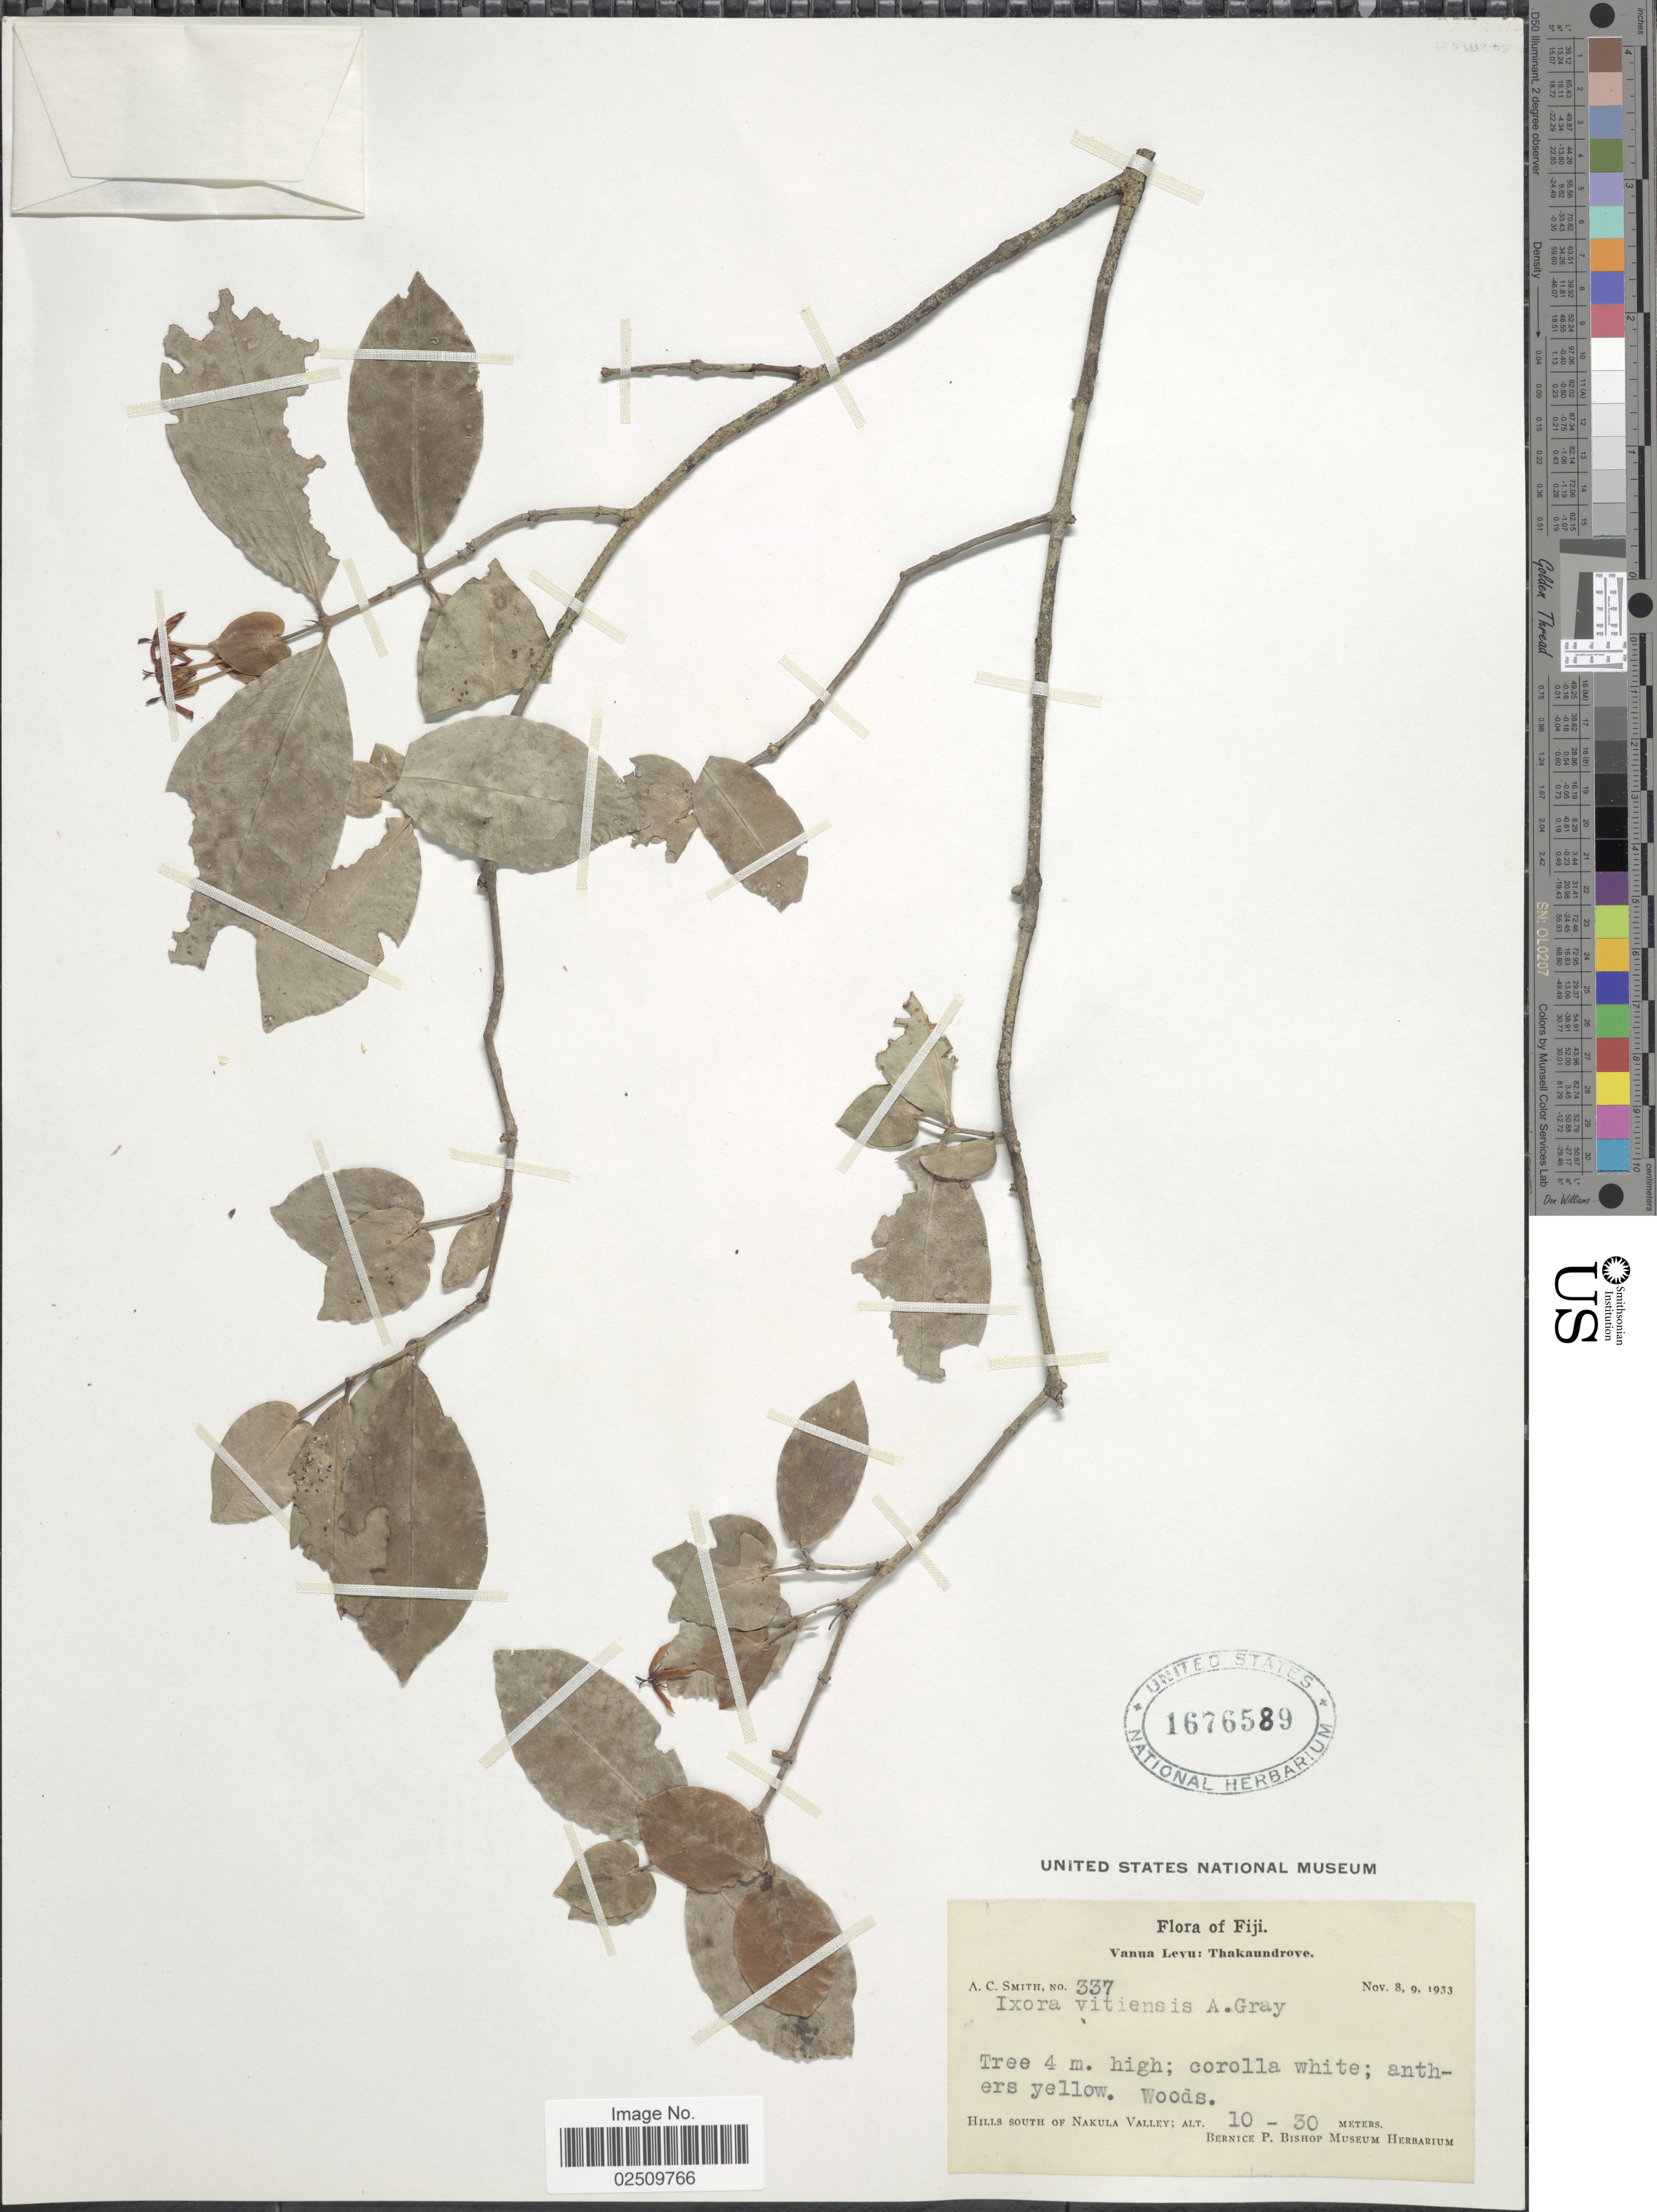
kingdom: Plantae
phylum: Tracheophyta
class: Magnoliopsida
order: Gentianales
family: Rubiaceae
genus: Ixora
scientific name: Ixora vitiensis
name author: A. Gray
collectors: A. C. Smith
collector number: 337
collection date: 1933-11-08/1933-11-09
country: Fiji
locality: Vanua Levu: Thakaundrove. Hills south of Nakula Valley.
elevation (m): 10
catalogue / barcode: US 1676589